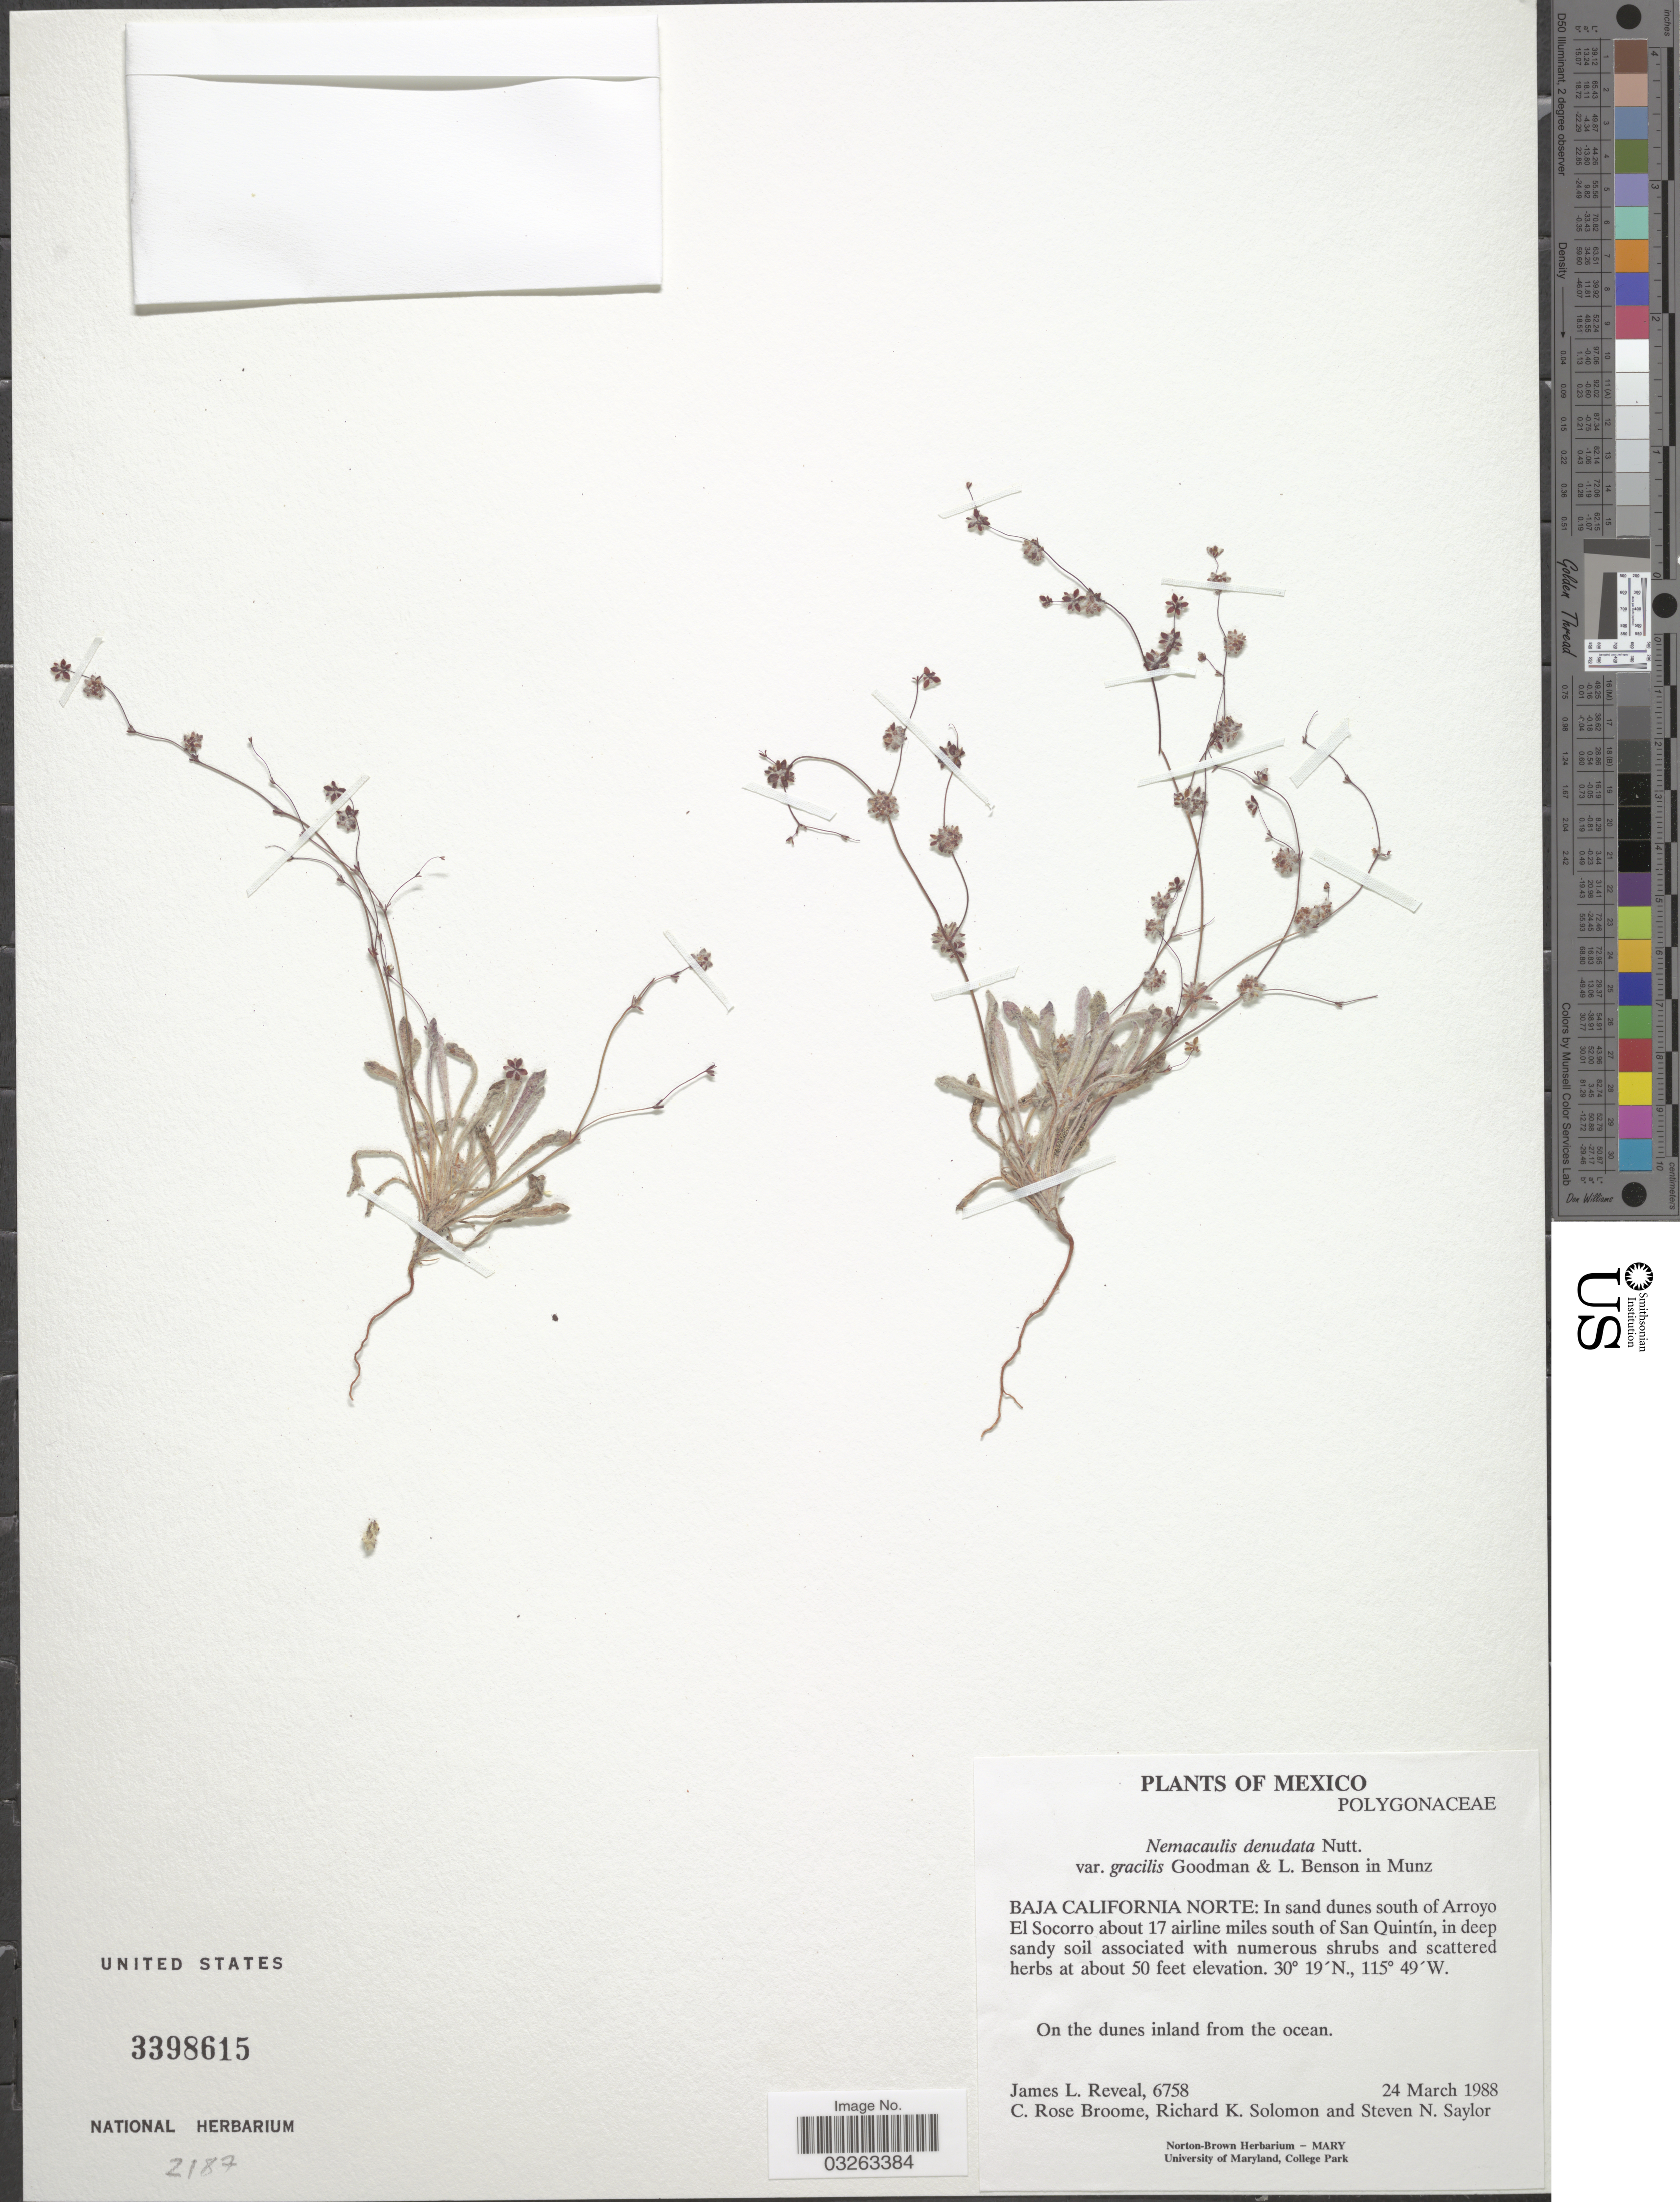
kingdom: Plantae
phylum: Tracheophyta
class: Magnoliopsida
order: Caryophyllales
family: Polygonaceae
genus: Nemacaulis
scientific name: Nemacaulis denudata var. gracilis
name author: Goodman & L.D. Benson in Munz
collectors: J. L. Reveal, C. R. Broome, R. Solomon & S. Saylor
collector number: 6758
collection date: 1988-03-24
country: Mexico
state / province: Baja California Norte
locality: In sand dunes south of Arroyo El Socorro about 17 airline miles south of San Quintín. On the dunes inland from the ocean.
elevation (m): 15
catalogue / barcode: US 3398615